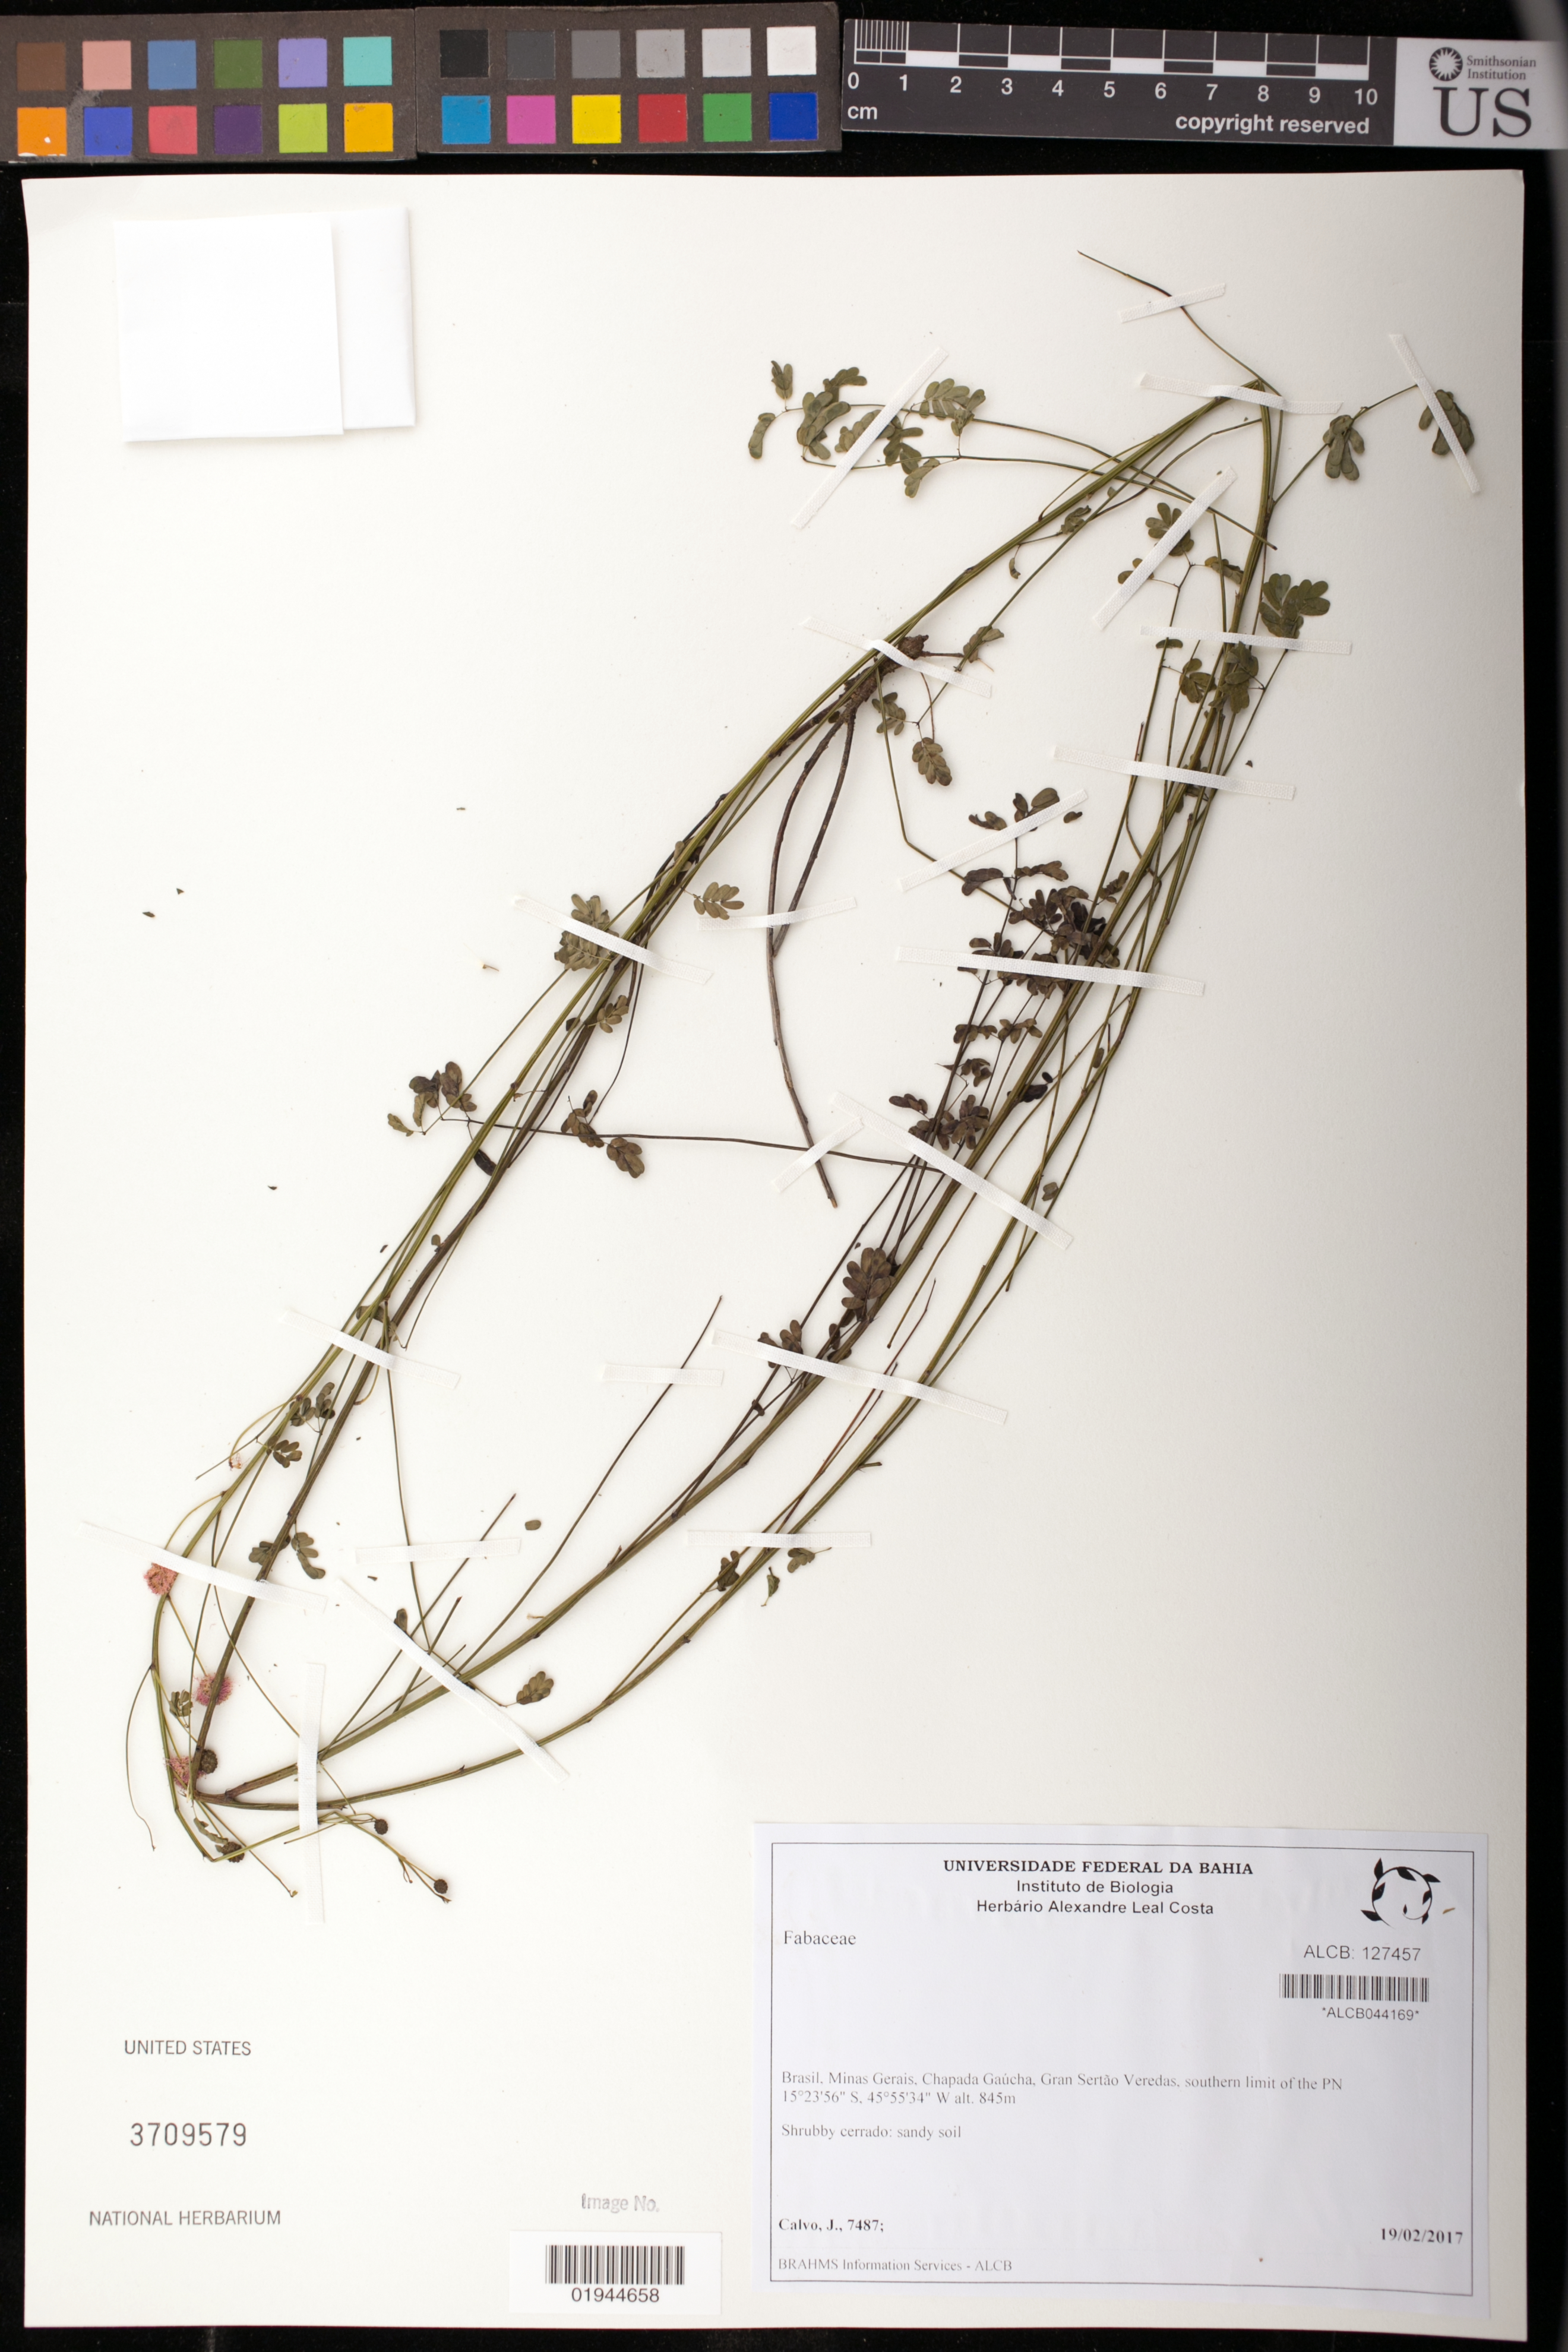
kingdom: Plantae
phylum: Tracheophyta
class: Magnoliopsida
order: Fabales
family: Fabaceae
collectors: J. Calvo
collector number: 7487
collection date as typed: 19/02/2017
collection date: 2017-02-19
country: Brazil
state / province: Minas Gerais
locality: Chapada Gaucha, Gran Sertao Veredas, southern limit of the PN.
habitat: shrubby cerrado, sandy soil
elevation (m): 845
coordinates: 15 23 56 S, 45 55 34 W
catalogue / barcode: US 3709579